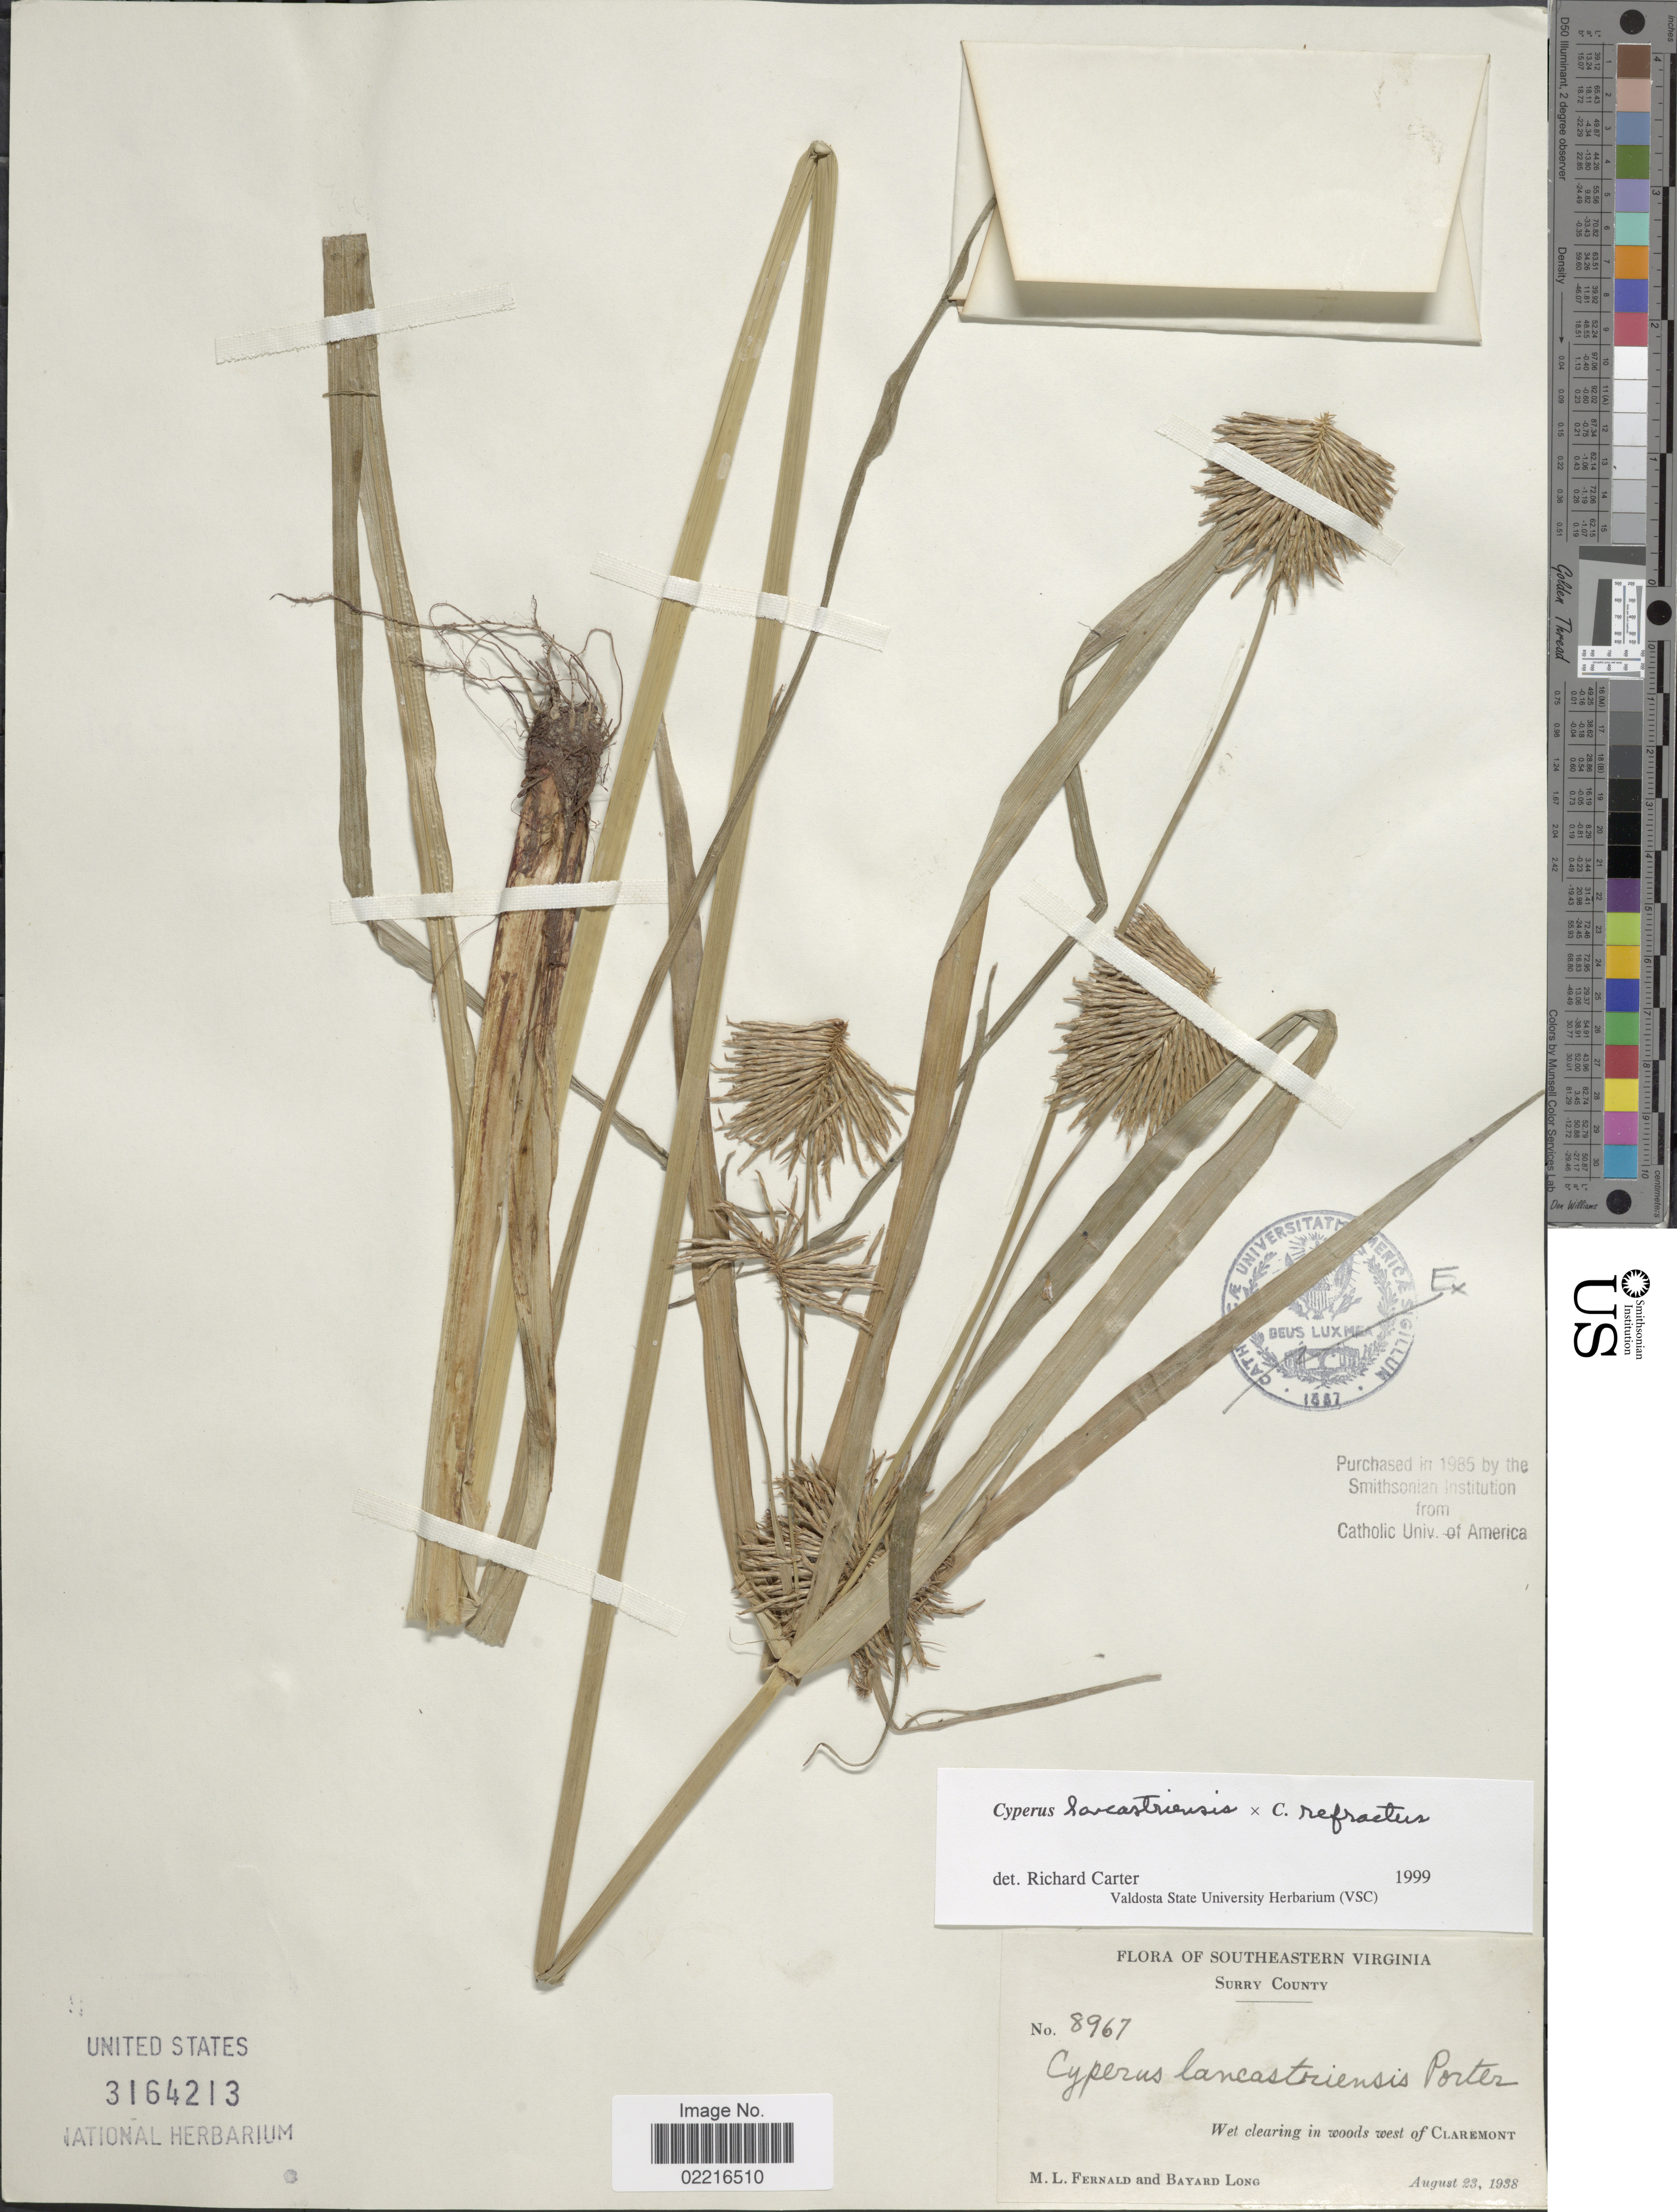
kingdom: Plantae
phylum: Tracheophyta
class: Liliopsida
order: Poales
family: Cyperaceae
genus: Cyperus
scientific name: Cyperus lancastriensis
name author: Porter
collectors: M. L. Fernald & B. Long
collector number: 8967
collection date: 1938-08-23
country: United States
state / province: Virginia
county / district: Surry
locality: Southeastern Virginia, Surry County, west of Claremont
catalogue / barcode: US 3164213